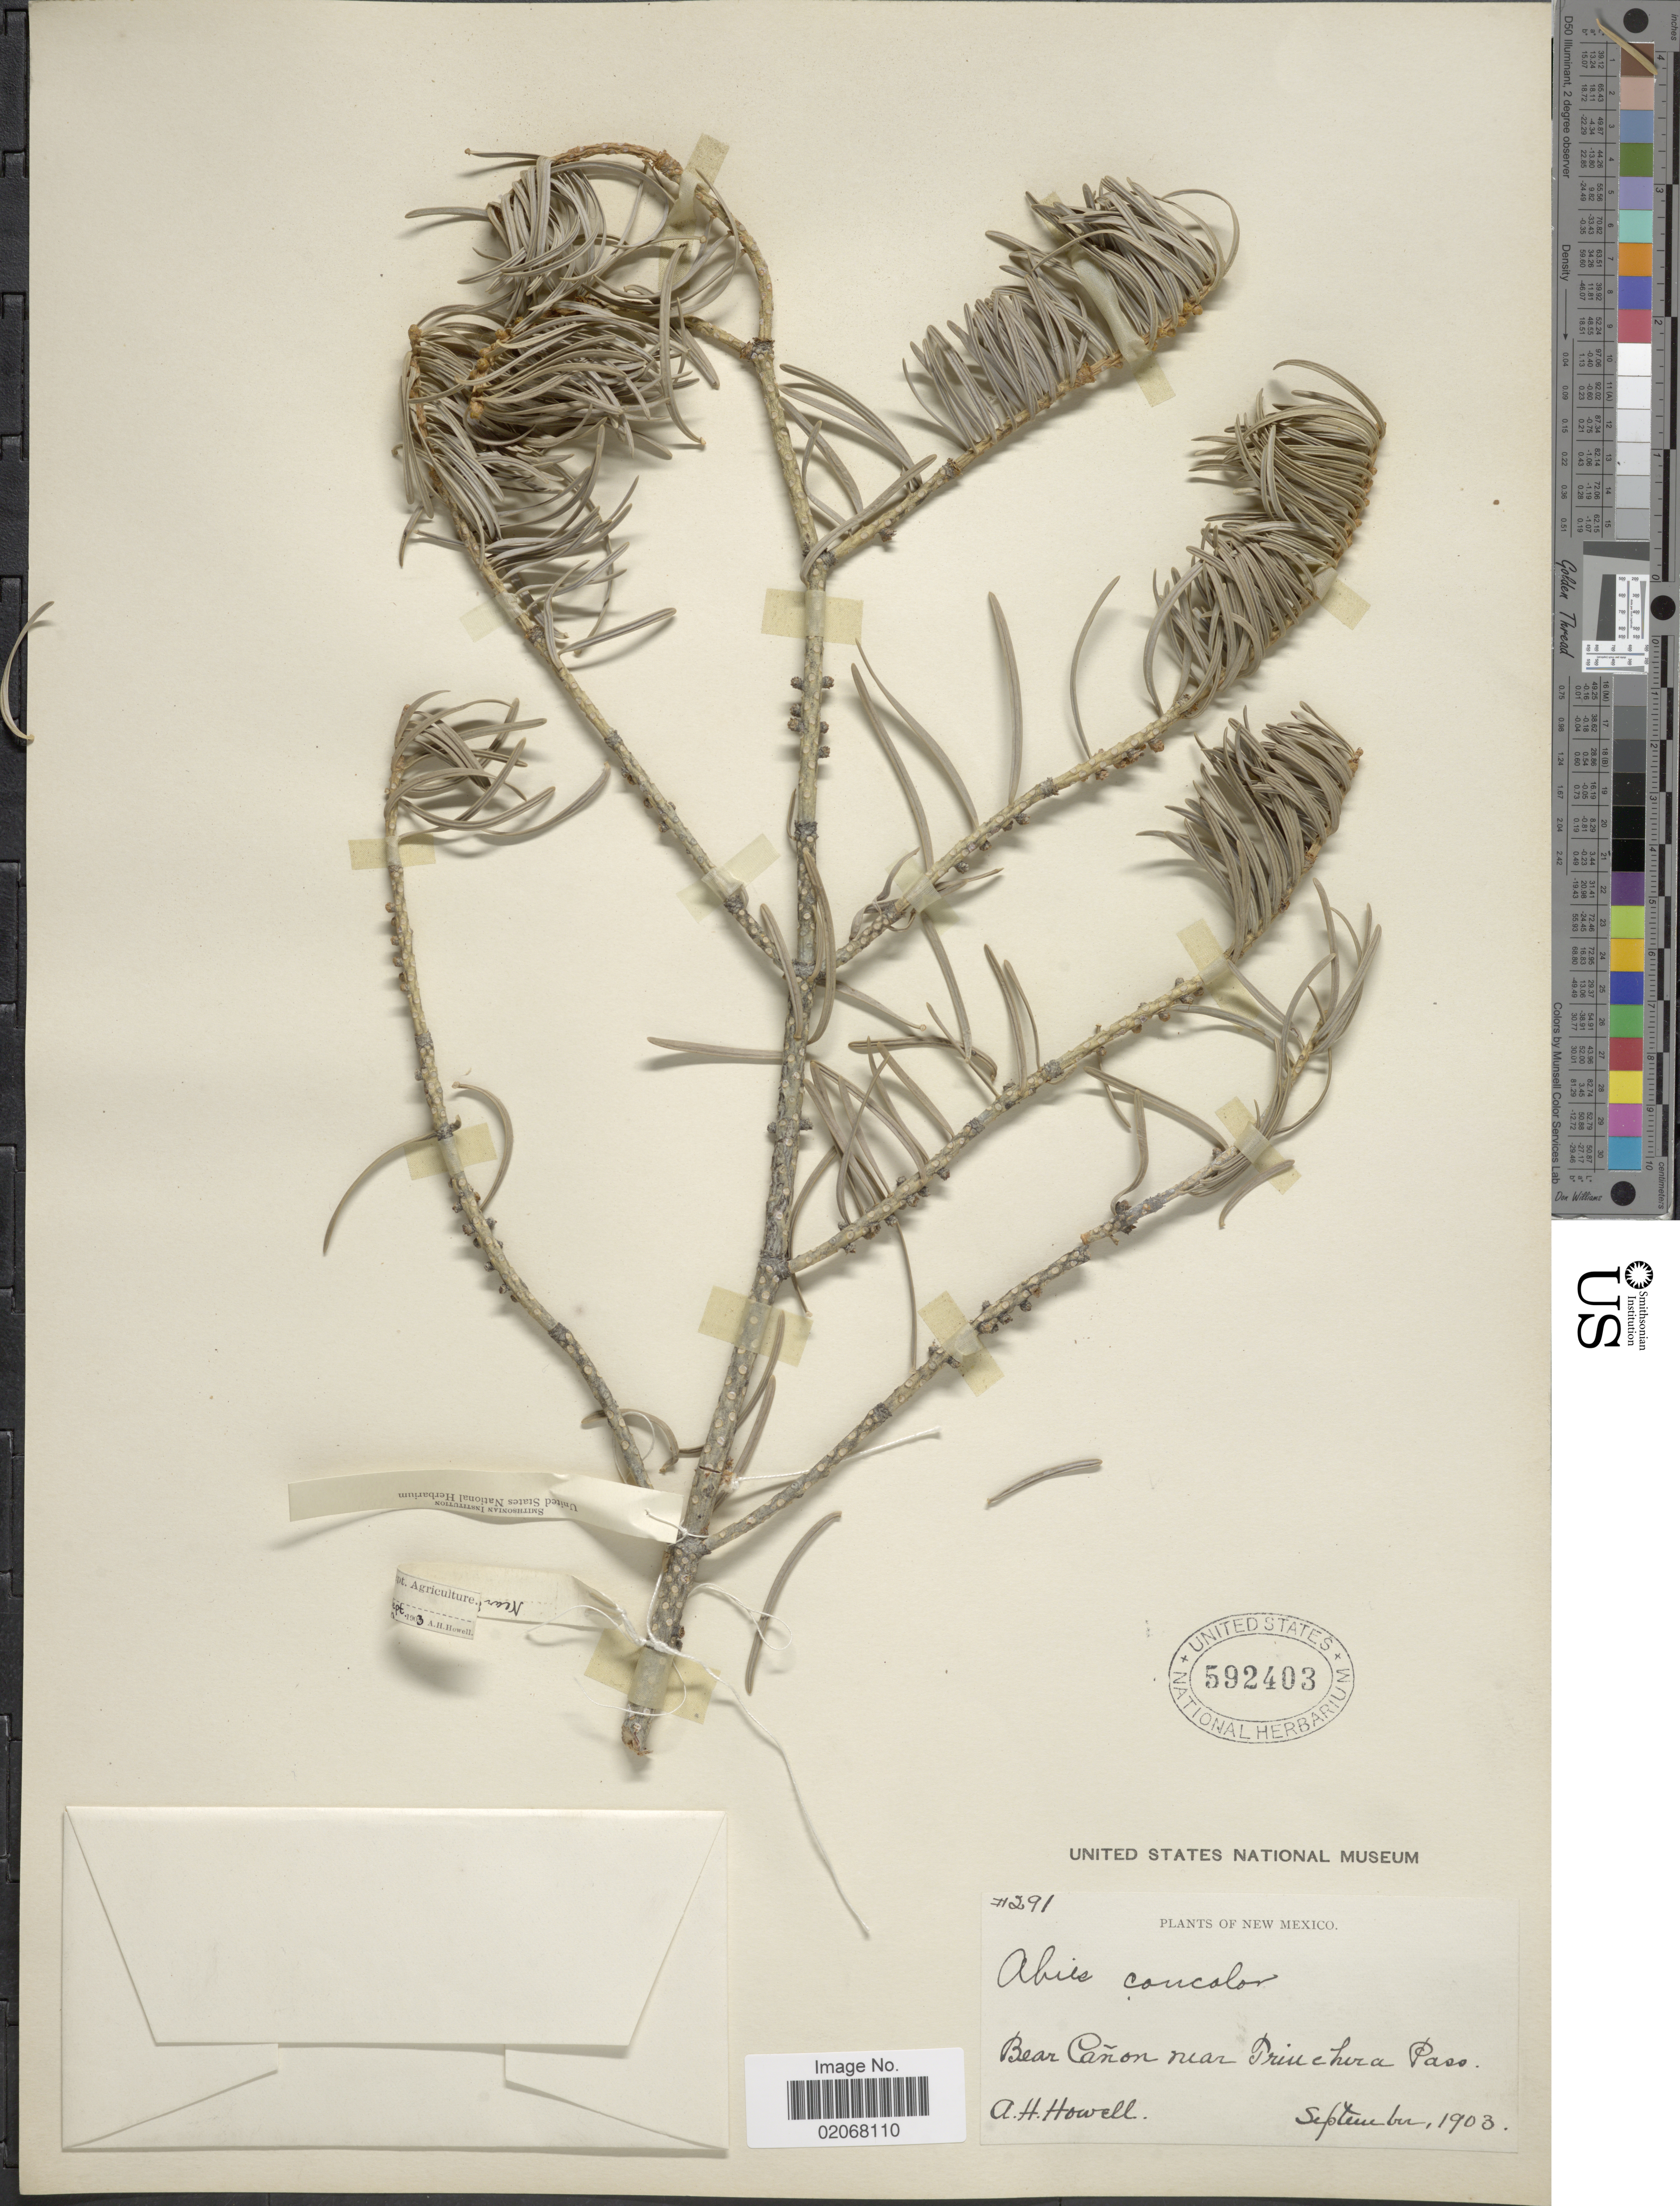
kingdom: Plantae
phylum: Tracheophyta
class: Pinopsida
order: Pinales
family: Pinaceae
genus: Abies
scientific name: Abies concolor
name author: (Gordon & Glend.) Lindl. ex Hildebr.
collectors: A. Howell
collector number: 291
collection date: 1903-09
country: United States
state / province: New Mexico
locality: Bear Cañon near Trinchera Pass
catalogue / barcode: US 592403